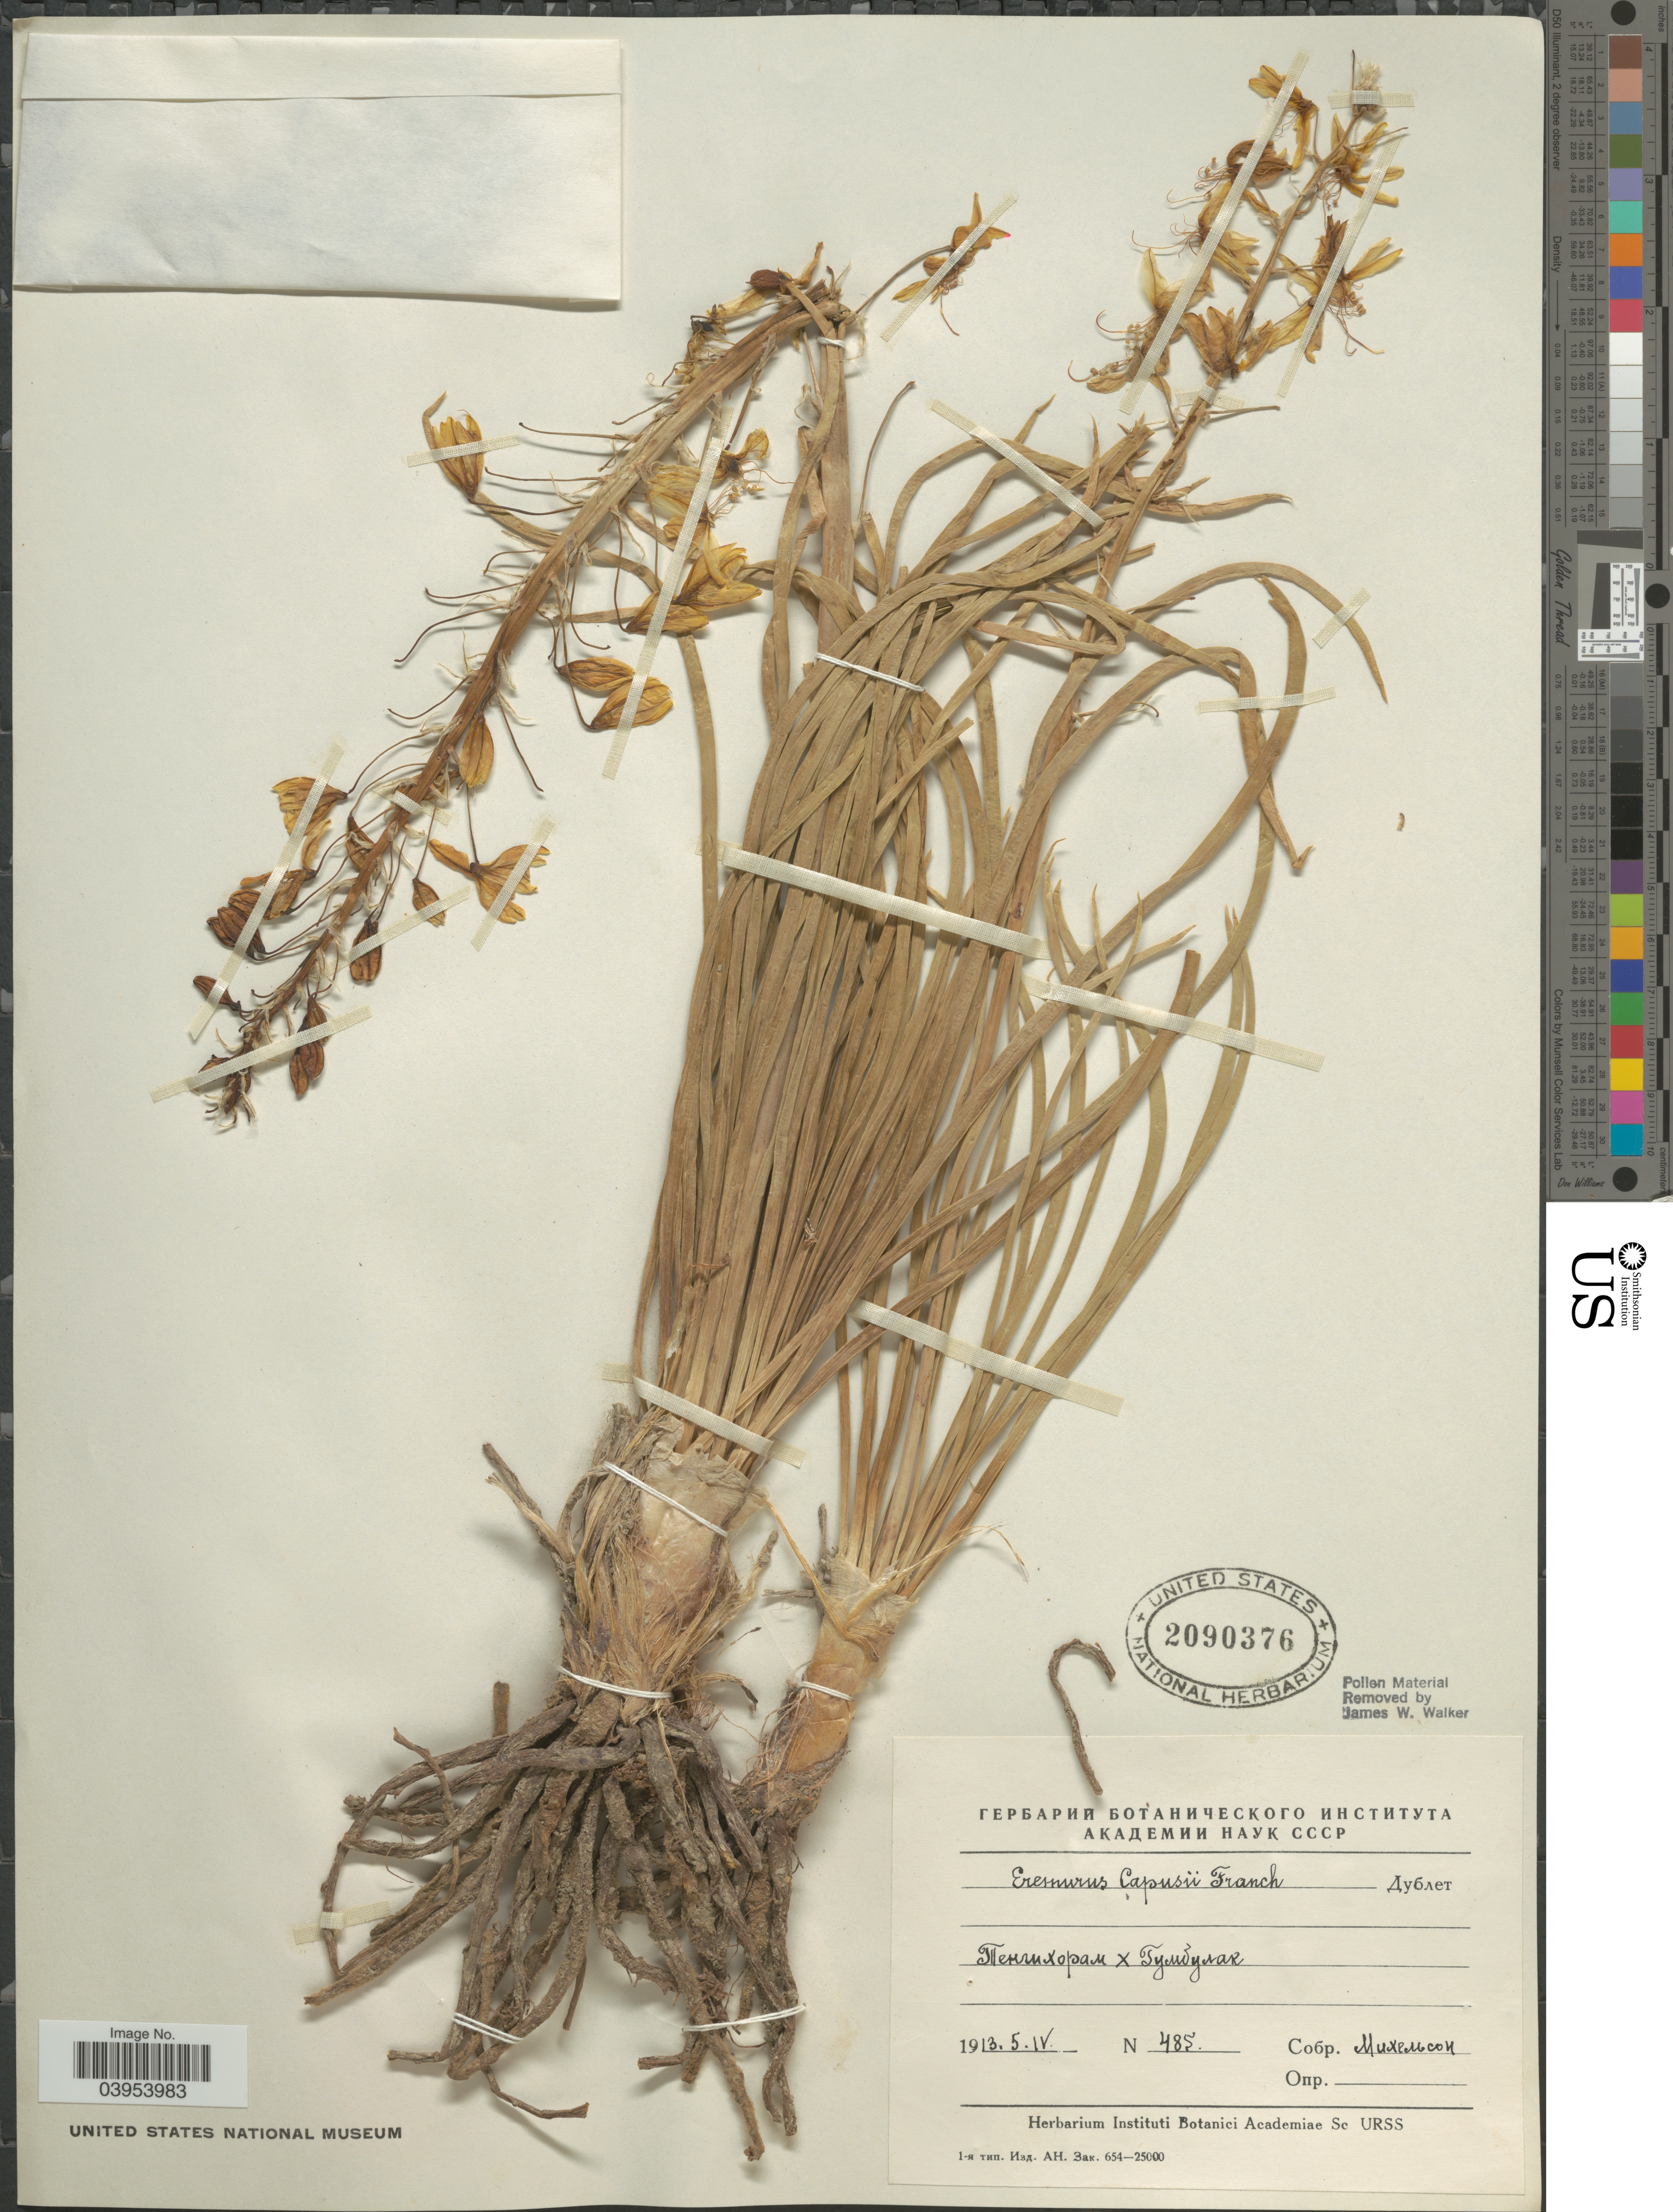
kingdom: Plantae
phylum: Tracheophyta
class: Liliopsida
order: Asparagales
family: Asphodelaceae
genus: Eremurus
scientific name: Eremurus capusii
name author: Franch.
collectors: Mikhelson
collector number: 485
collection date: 1913-04-05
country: Uzbekistan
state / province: Surxondaryo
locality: Gumbuloq and Tengikhoram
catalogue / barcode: US 2090376